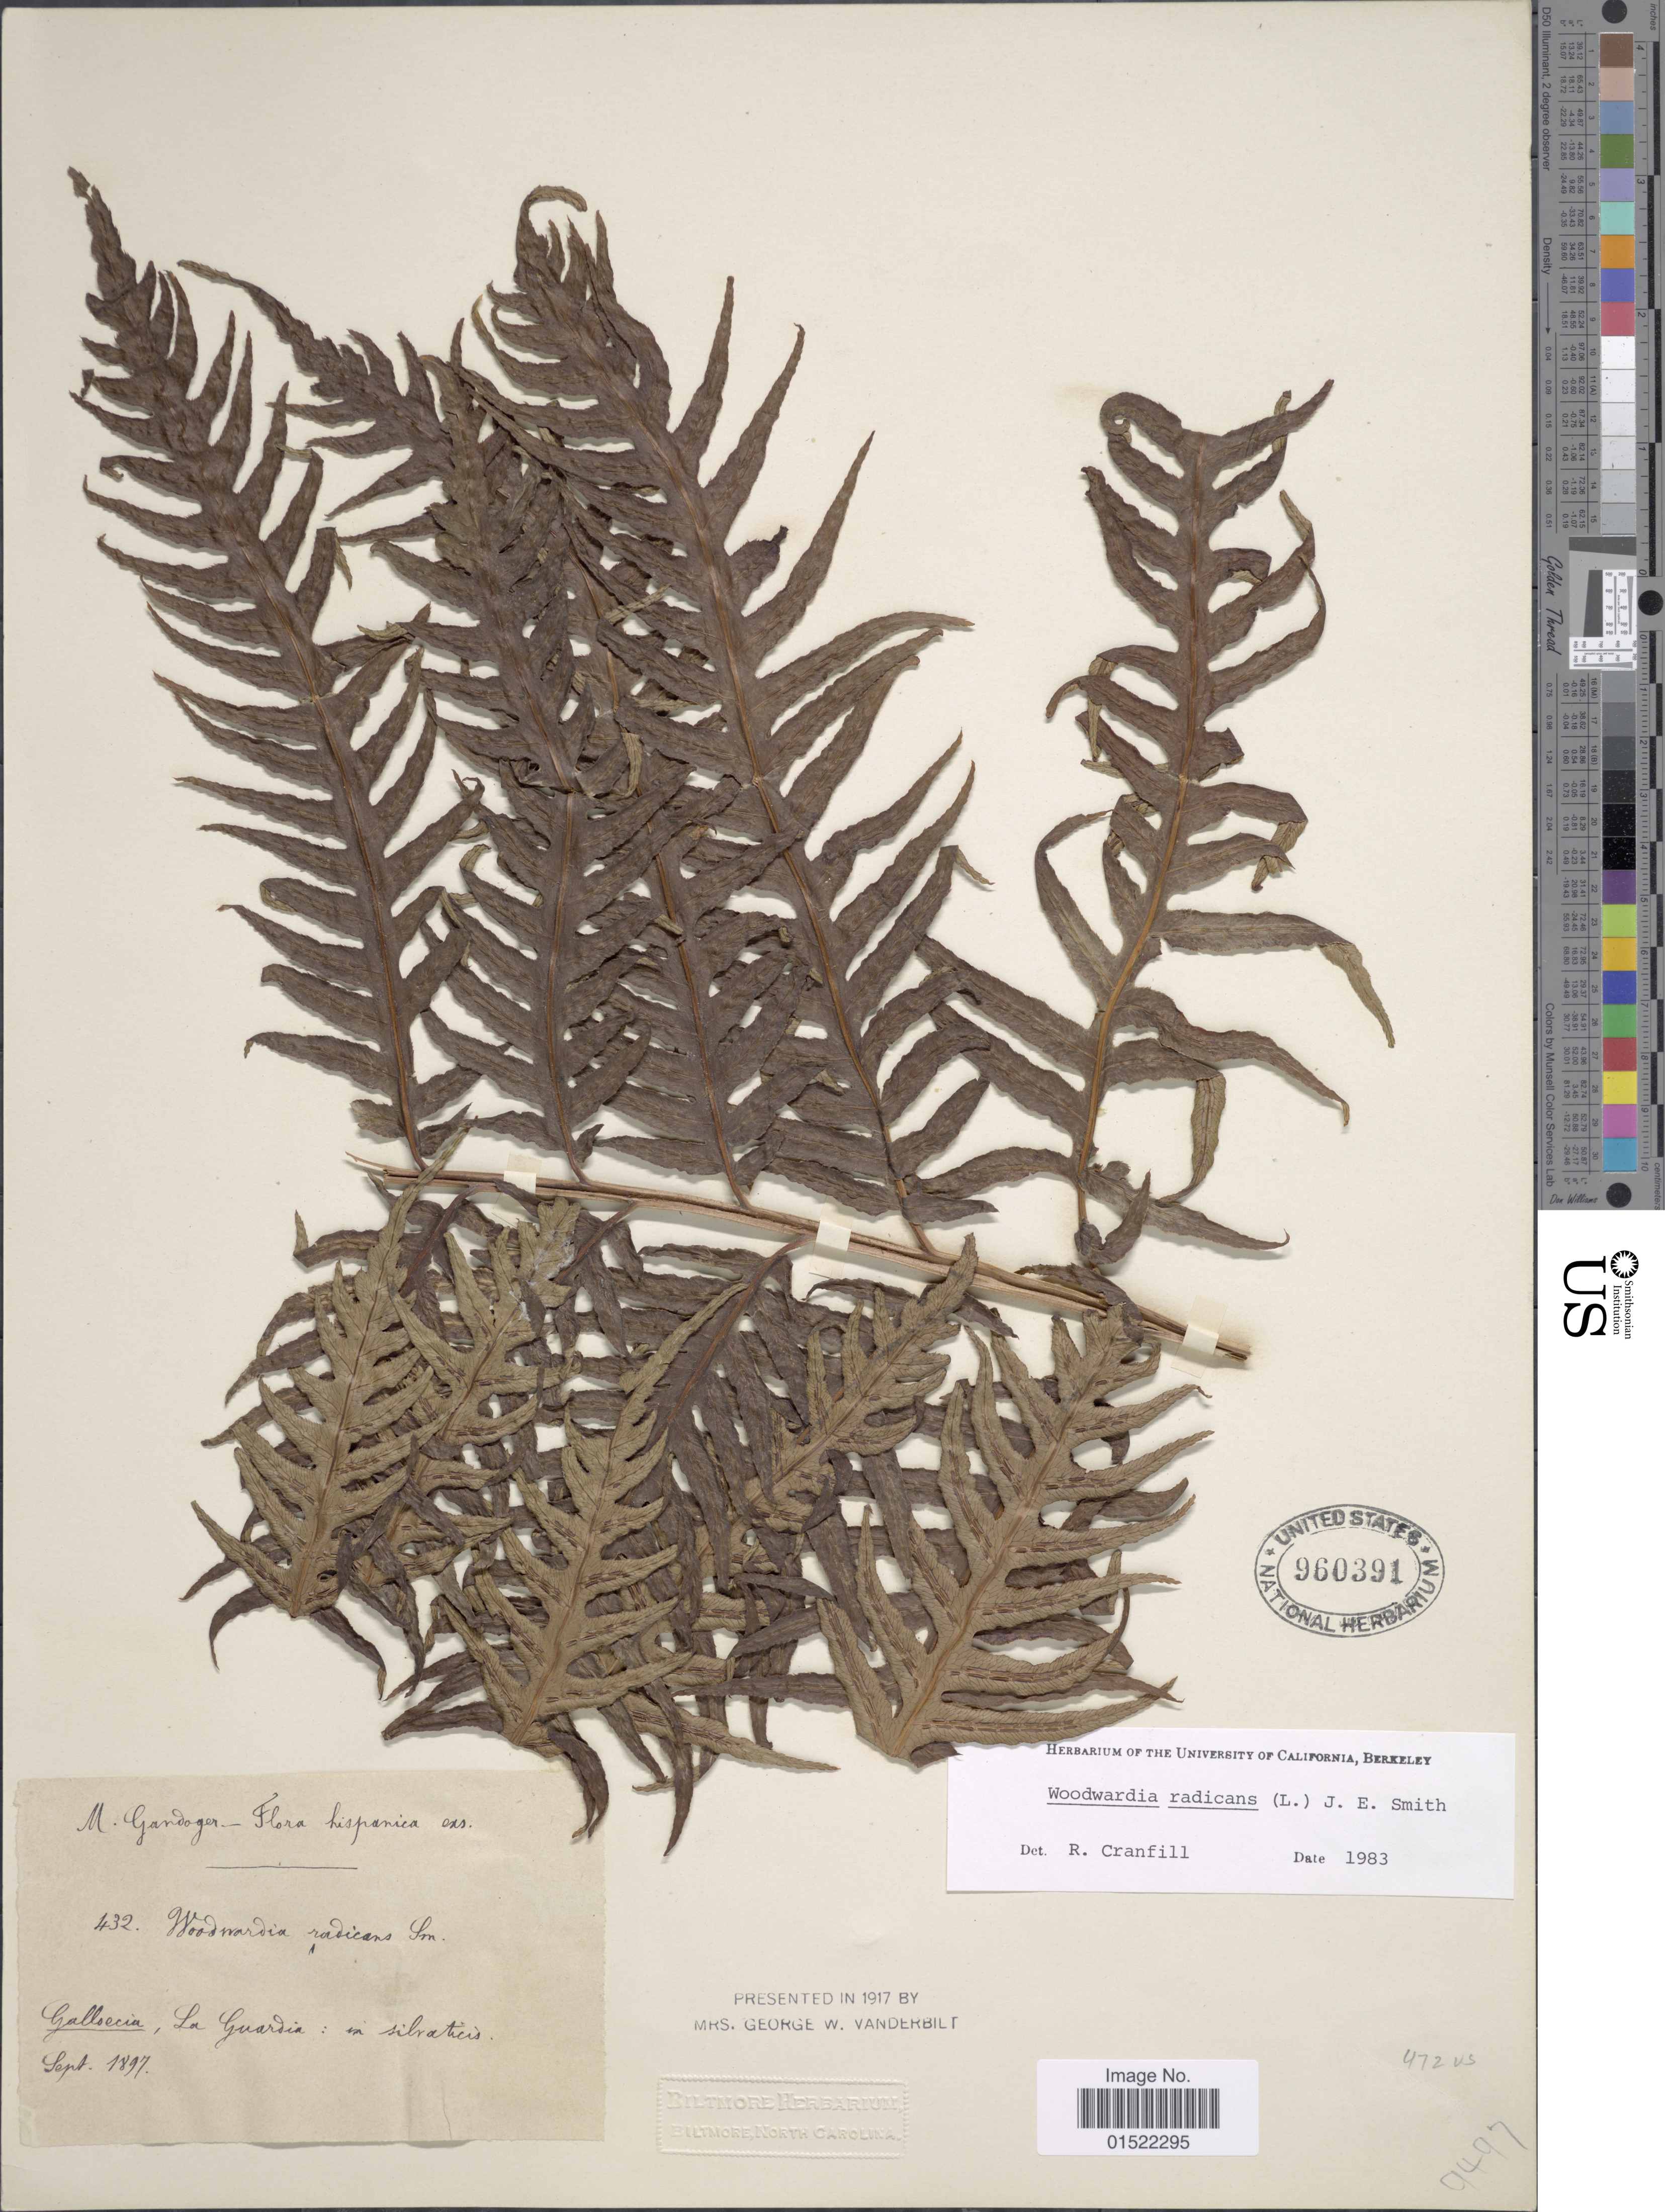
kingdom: Plantae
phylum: Tracheophyta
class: Polypodiopsida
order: Polypodiales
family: Blechnaceae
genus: Woodwardia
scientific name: Woodwardia radicans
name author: (L.) Sm.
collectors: M. Gandoger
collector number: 432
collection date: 1897-09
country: Spain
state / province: Galicia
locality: Hispanica, Gallaecia, La Guardia: in silvaticis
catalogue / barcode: US 960391